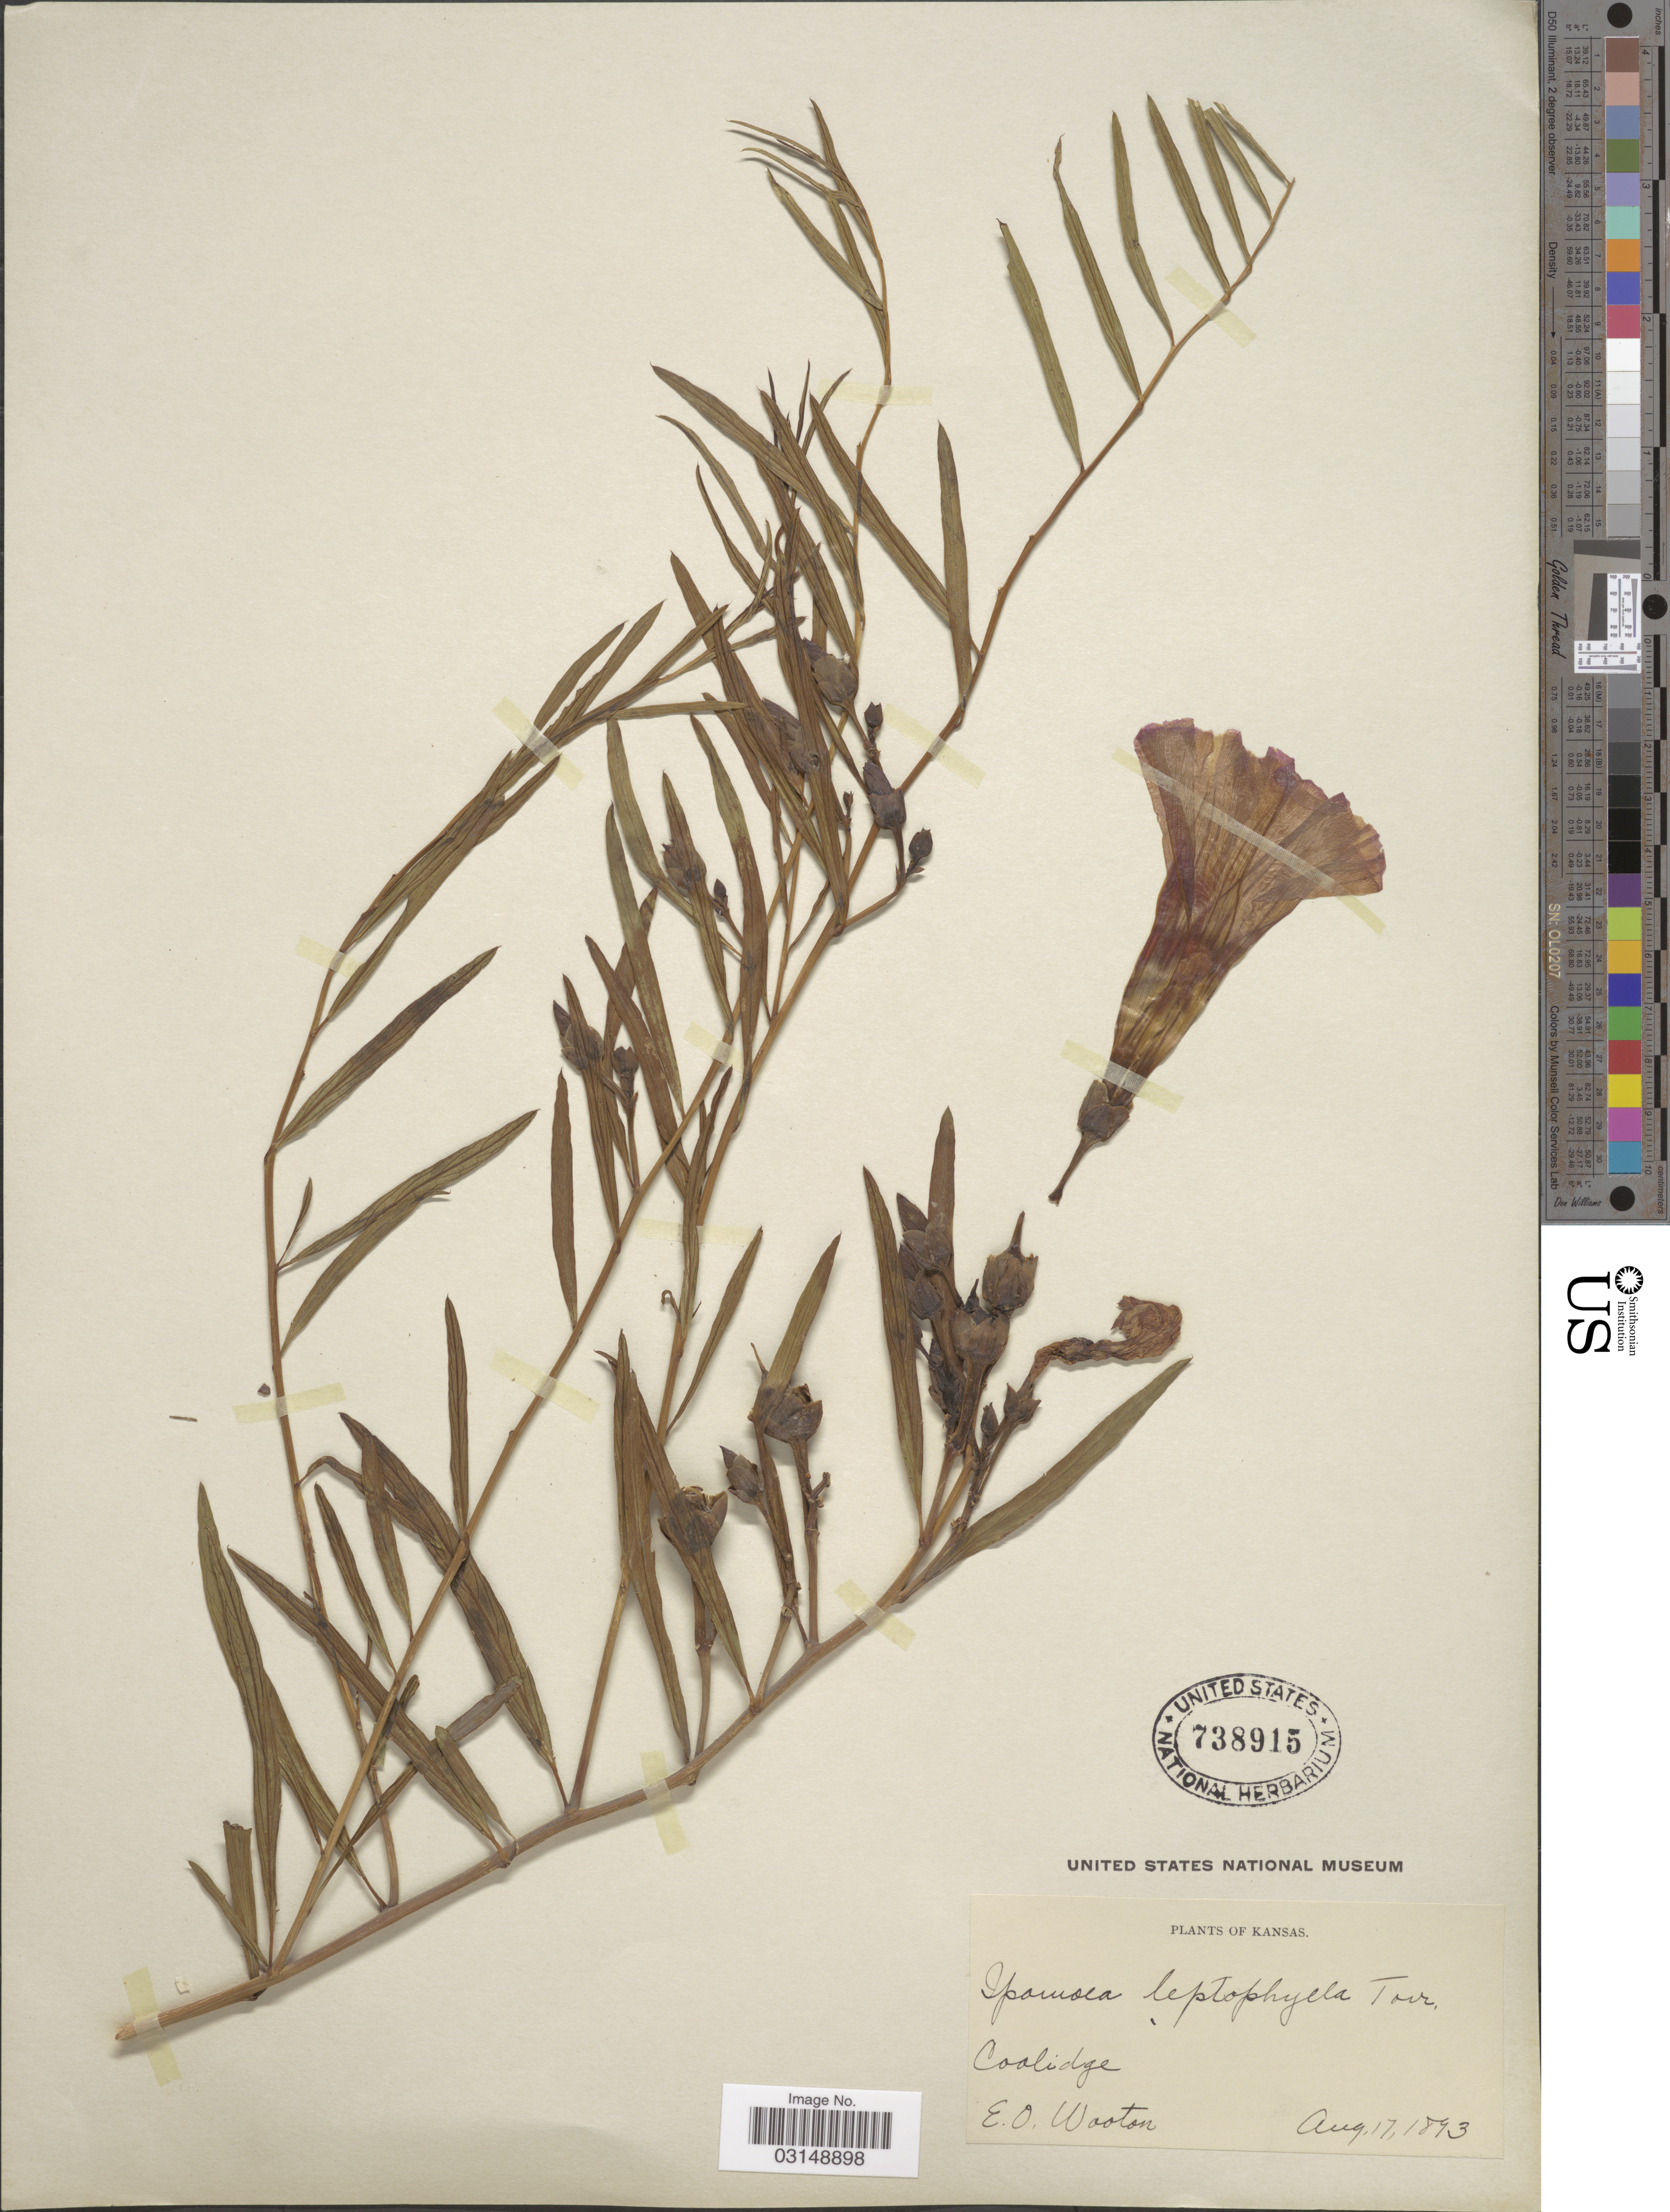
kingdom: Plantae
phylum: Tracheophyta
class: Magnoliopsida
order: Solanales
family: Convolvulaceae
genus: Ipomoea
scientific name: Ipomoea leptophylla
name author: Torr.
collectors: E. O. Wooton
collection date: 1893-08-17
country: United States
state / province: Kansas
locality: Cooldige.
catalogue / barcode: US 738915